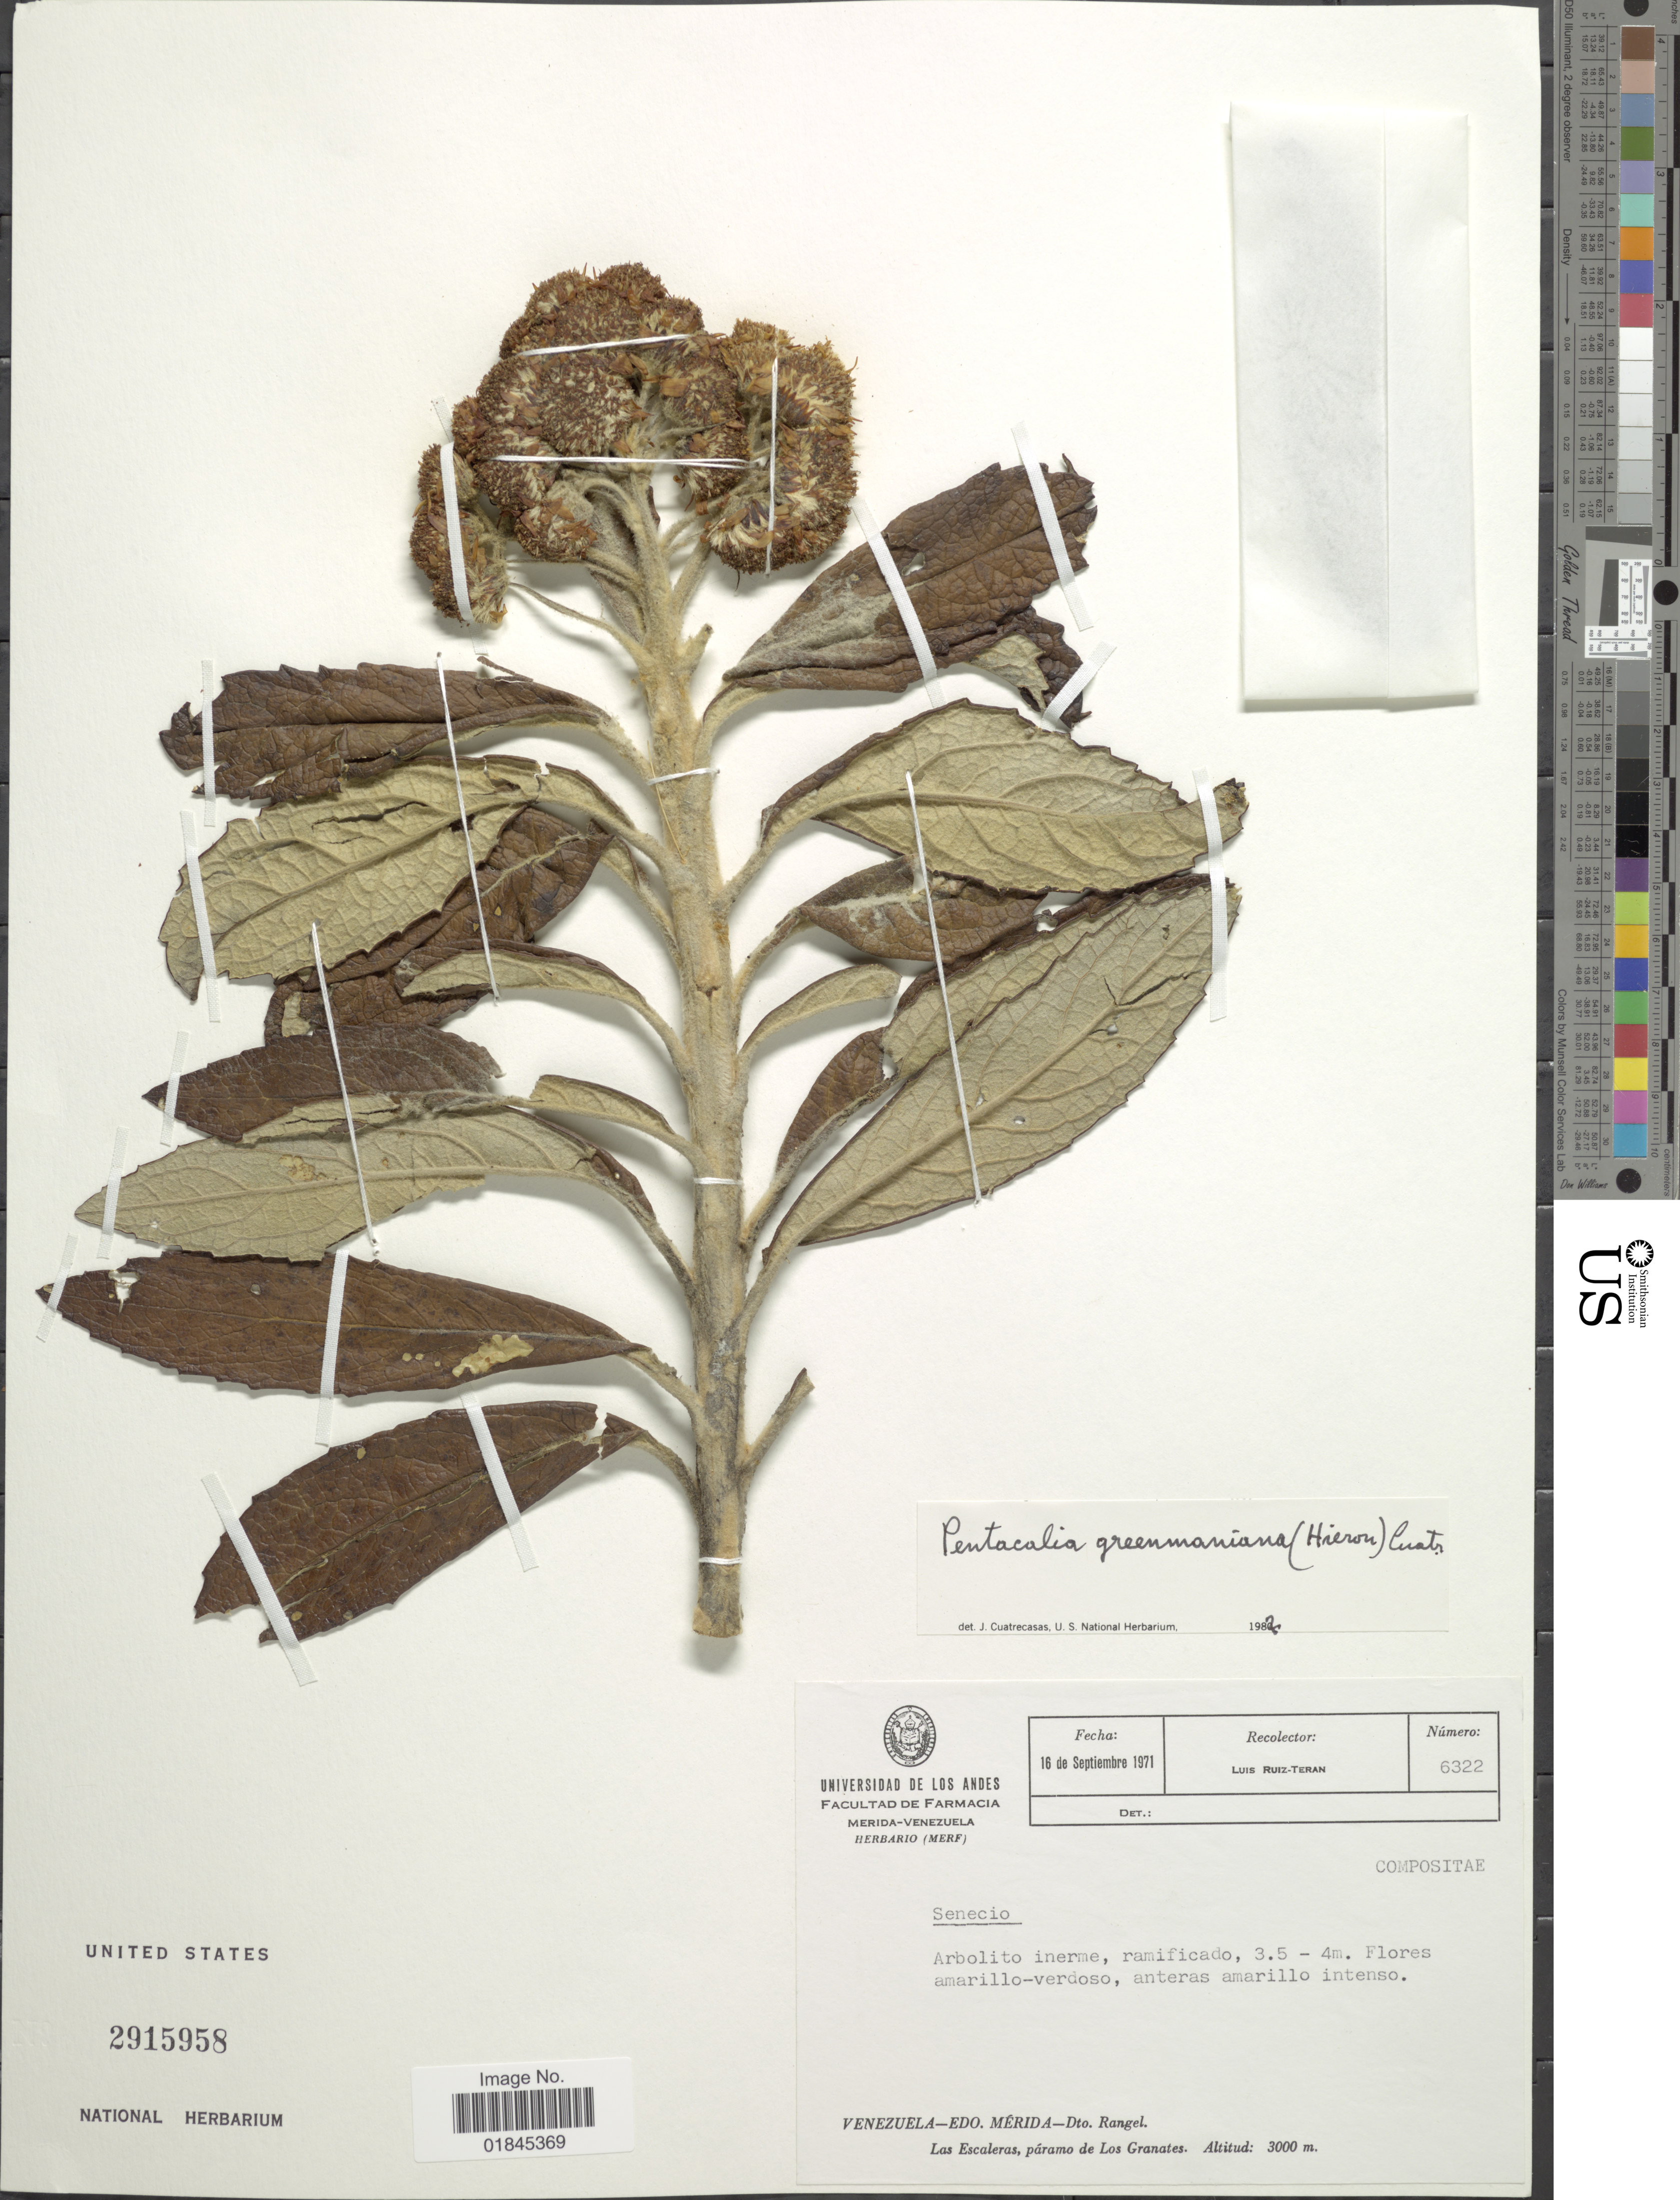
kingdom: Plantae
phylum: Tracheophyta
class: Magnoliopsida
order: Asterales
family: Asteraceae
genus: Pentacalia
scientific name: Pentacalia greenmaniana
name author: (Hieron.) Cuatrec.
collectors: L. E. Ruíz-Terán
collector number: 6322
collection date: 1971-09-16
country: Venezuela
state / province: Mérida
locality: Venezuela - Edo. Mérida - Dto. Rangel. Las Escaleras, páramo de Los Granates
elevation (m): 3000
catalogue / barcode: US 2915958